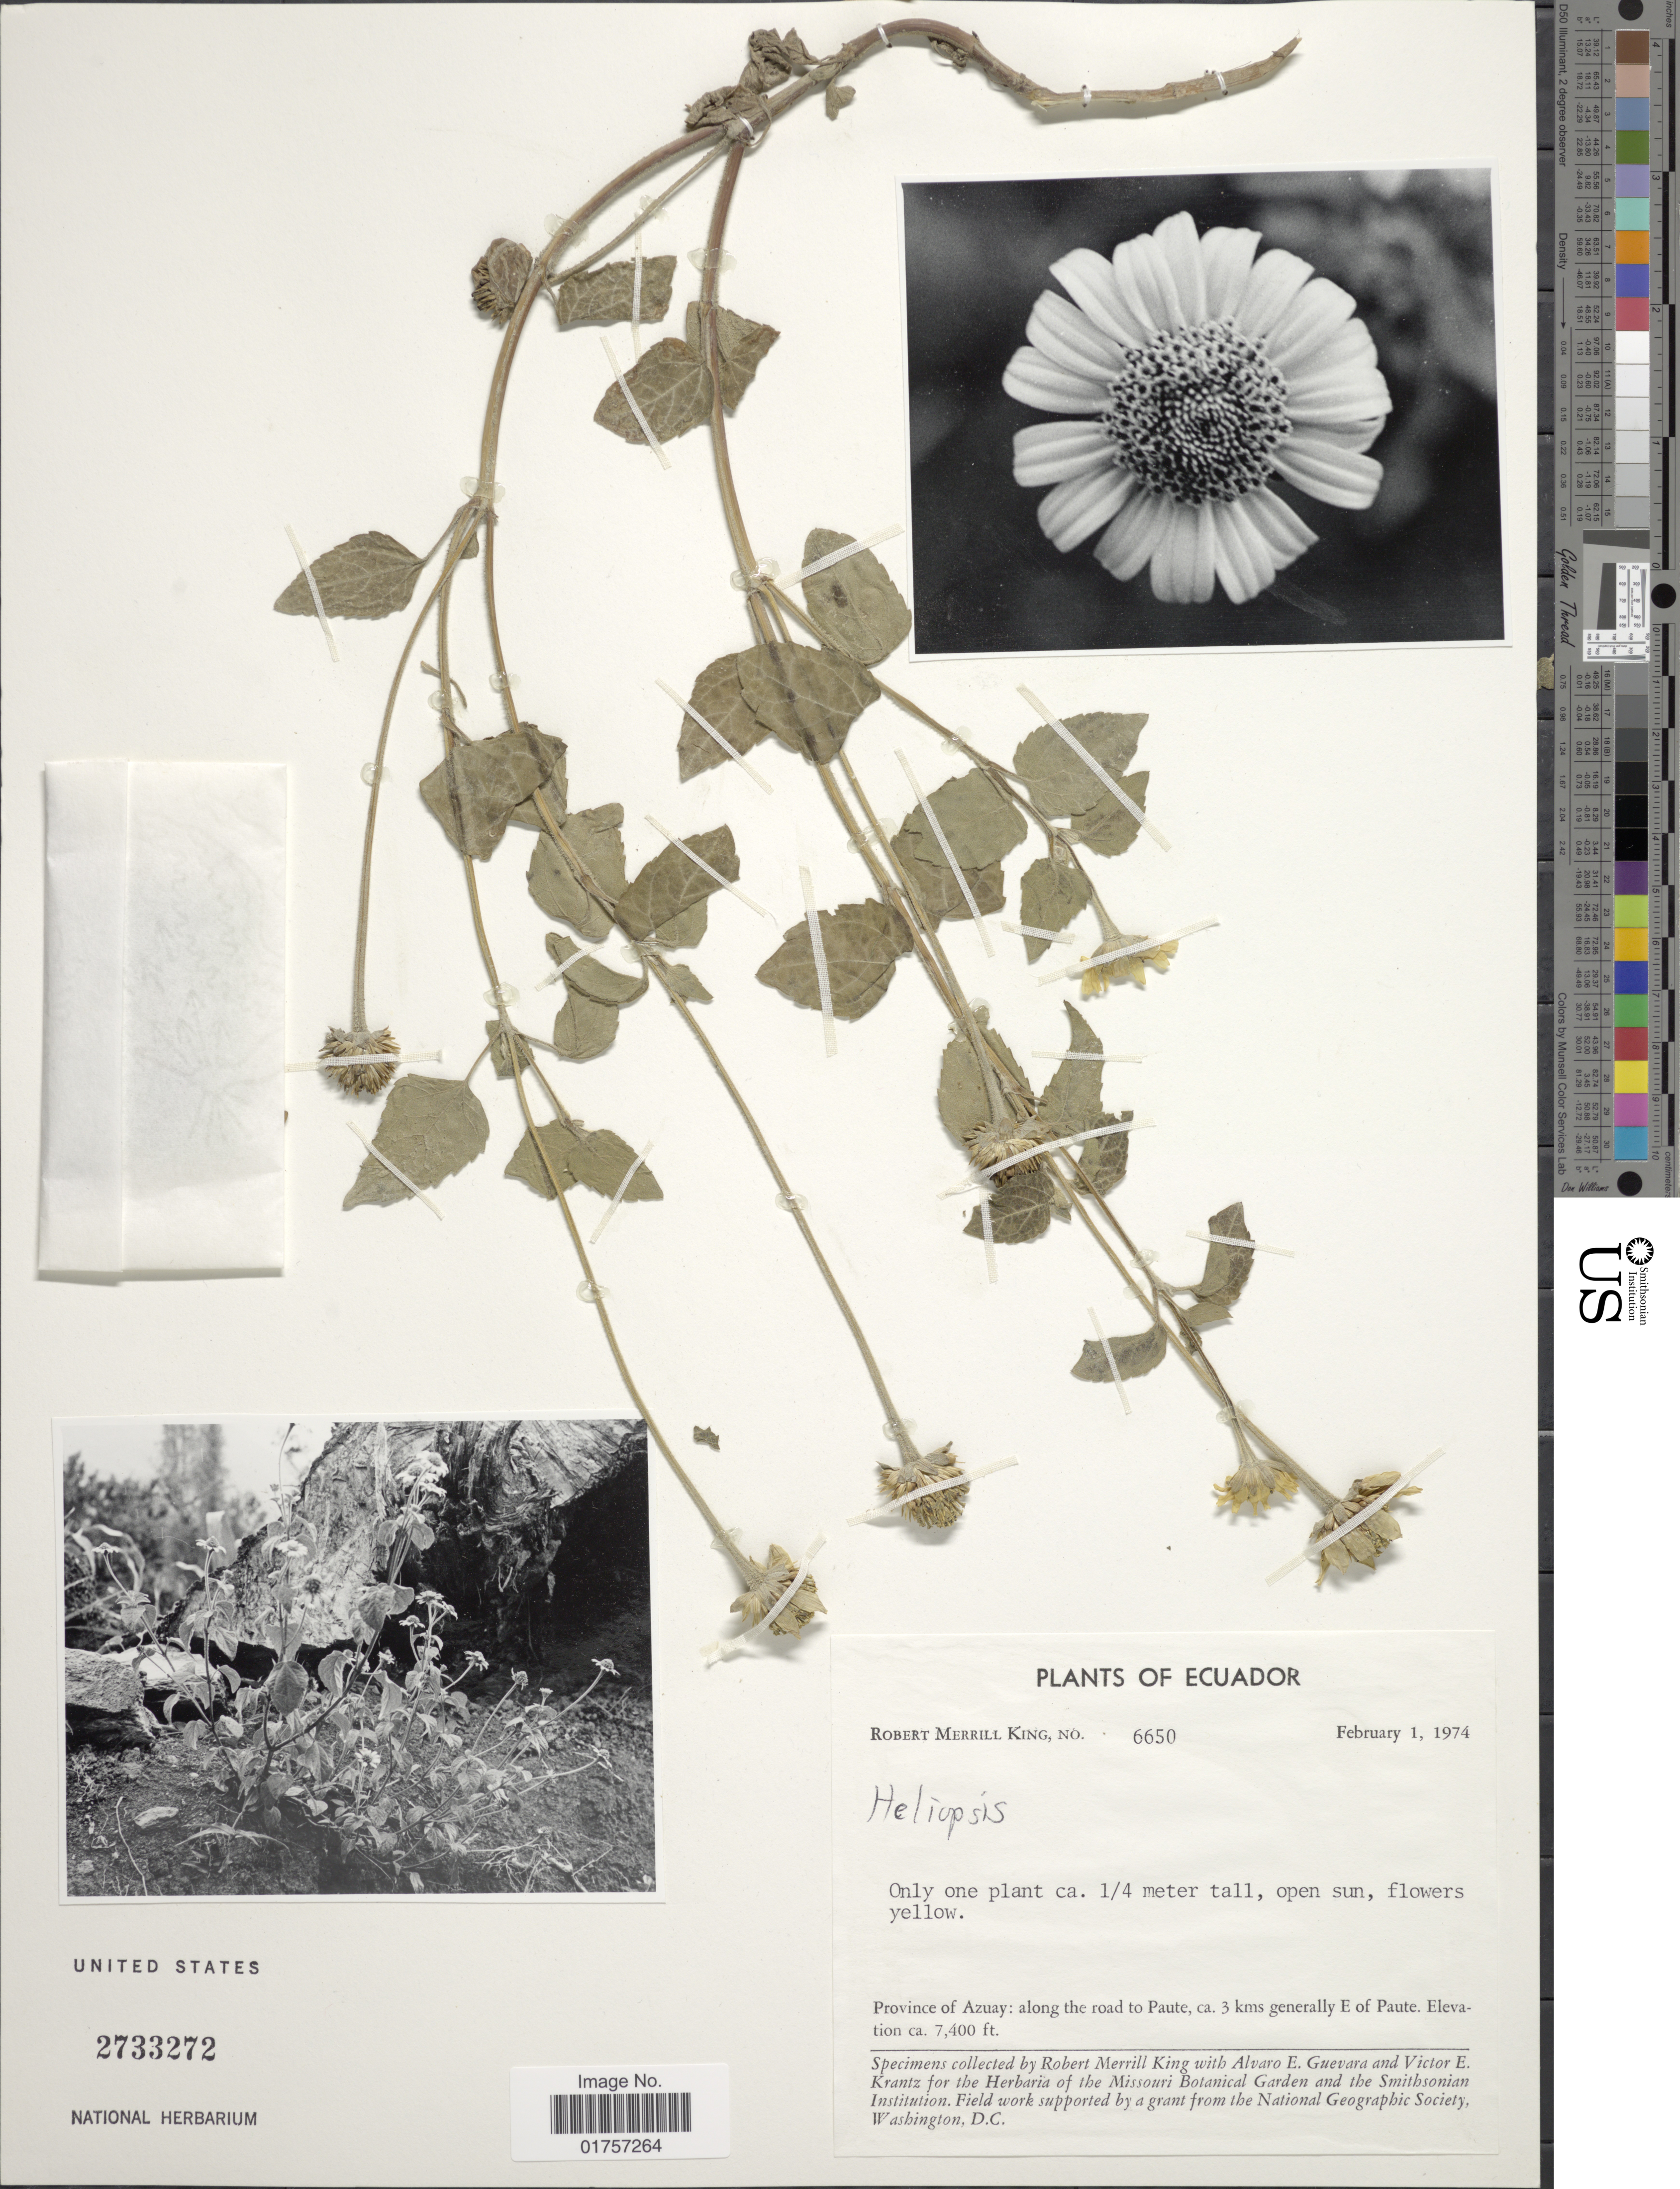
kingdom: Plantae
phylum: Tracheophyta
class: Magnoliopsida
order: Asterales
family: Asteraceae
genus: Heliopsis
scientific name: Heliopsis buphthalmoides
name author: (Jacq.) Dunal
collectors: R. M. King, A. E. Guevara & V. Krantz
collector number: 6650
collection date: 1974-02-01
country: Ecuador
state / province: Azuay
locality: Along the road to Paute, ca. 3 kms generally E of Paute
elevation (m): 2256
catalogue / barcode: US 2733272